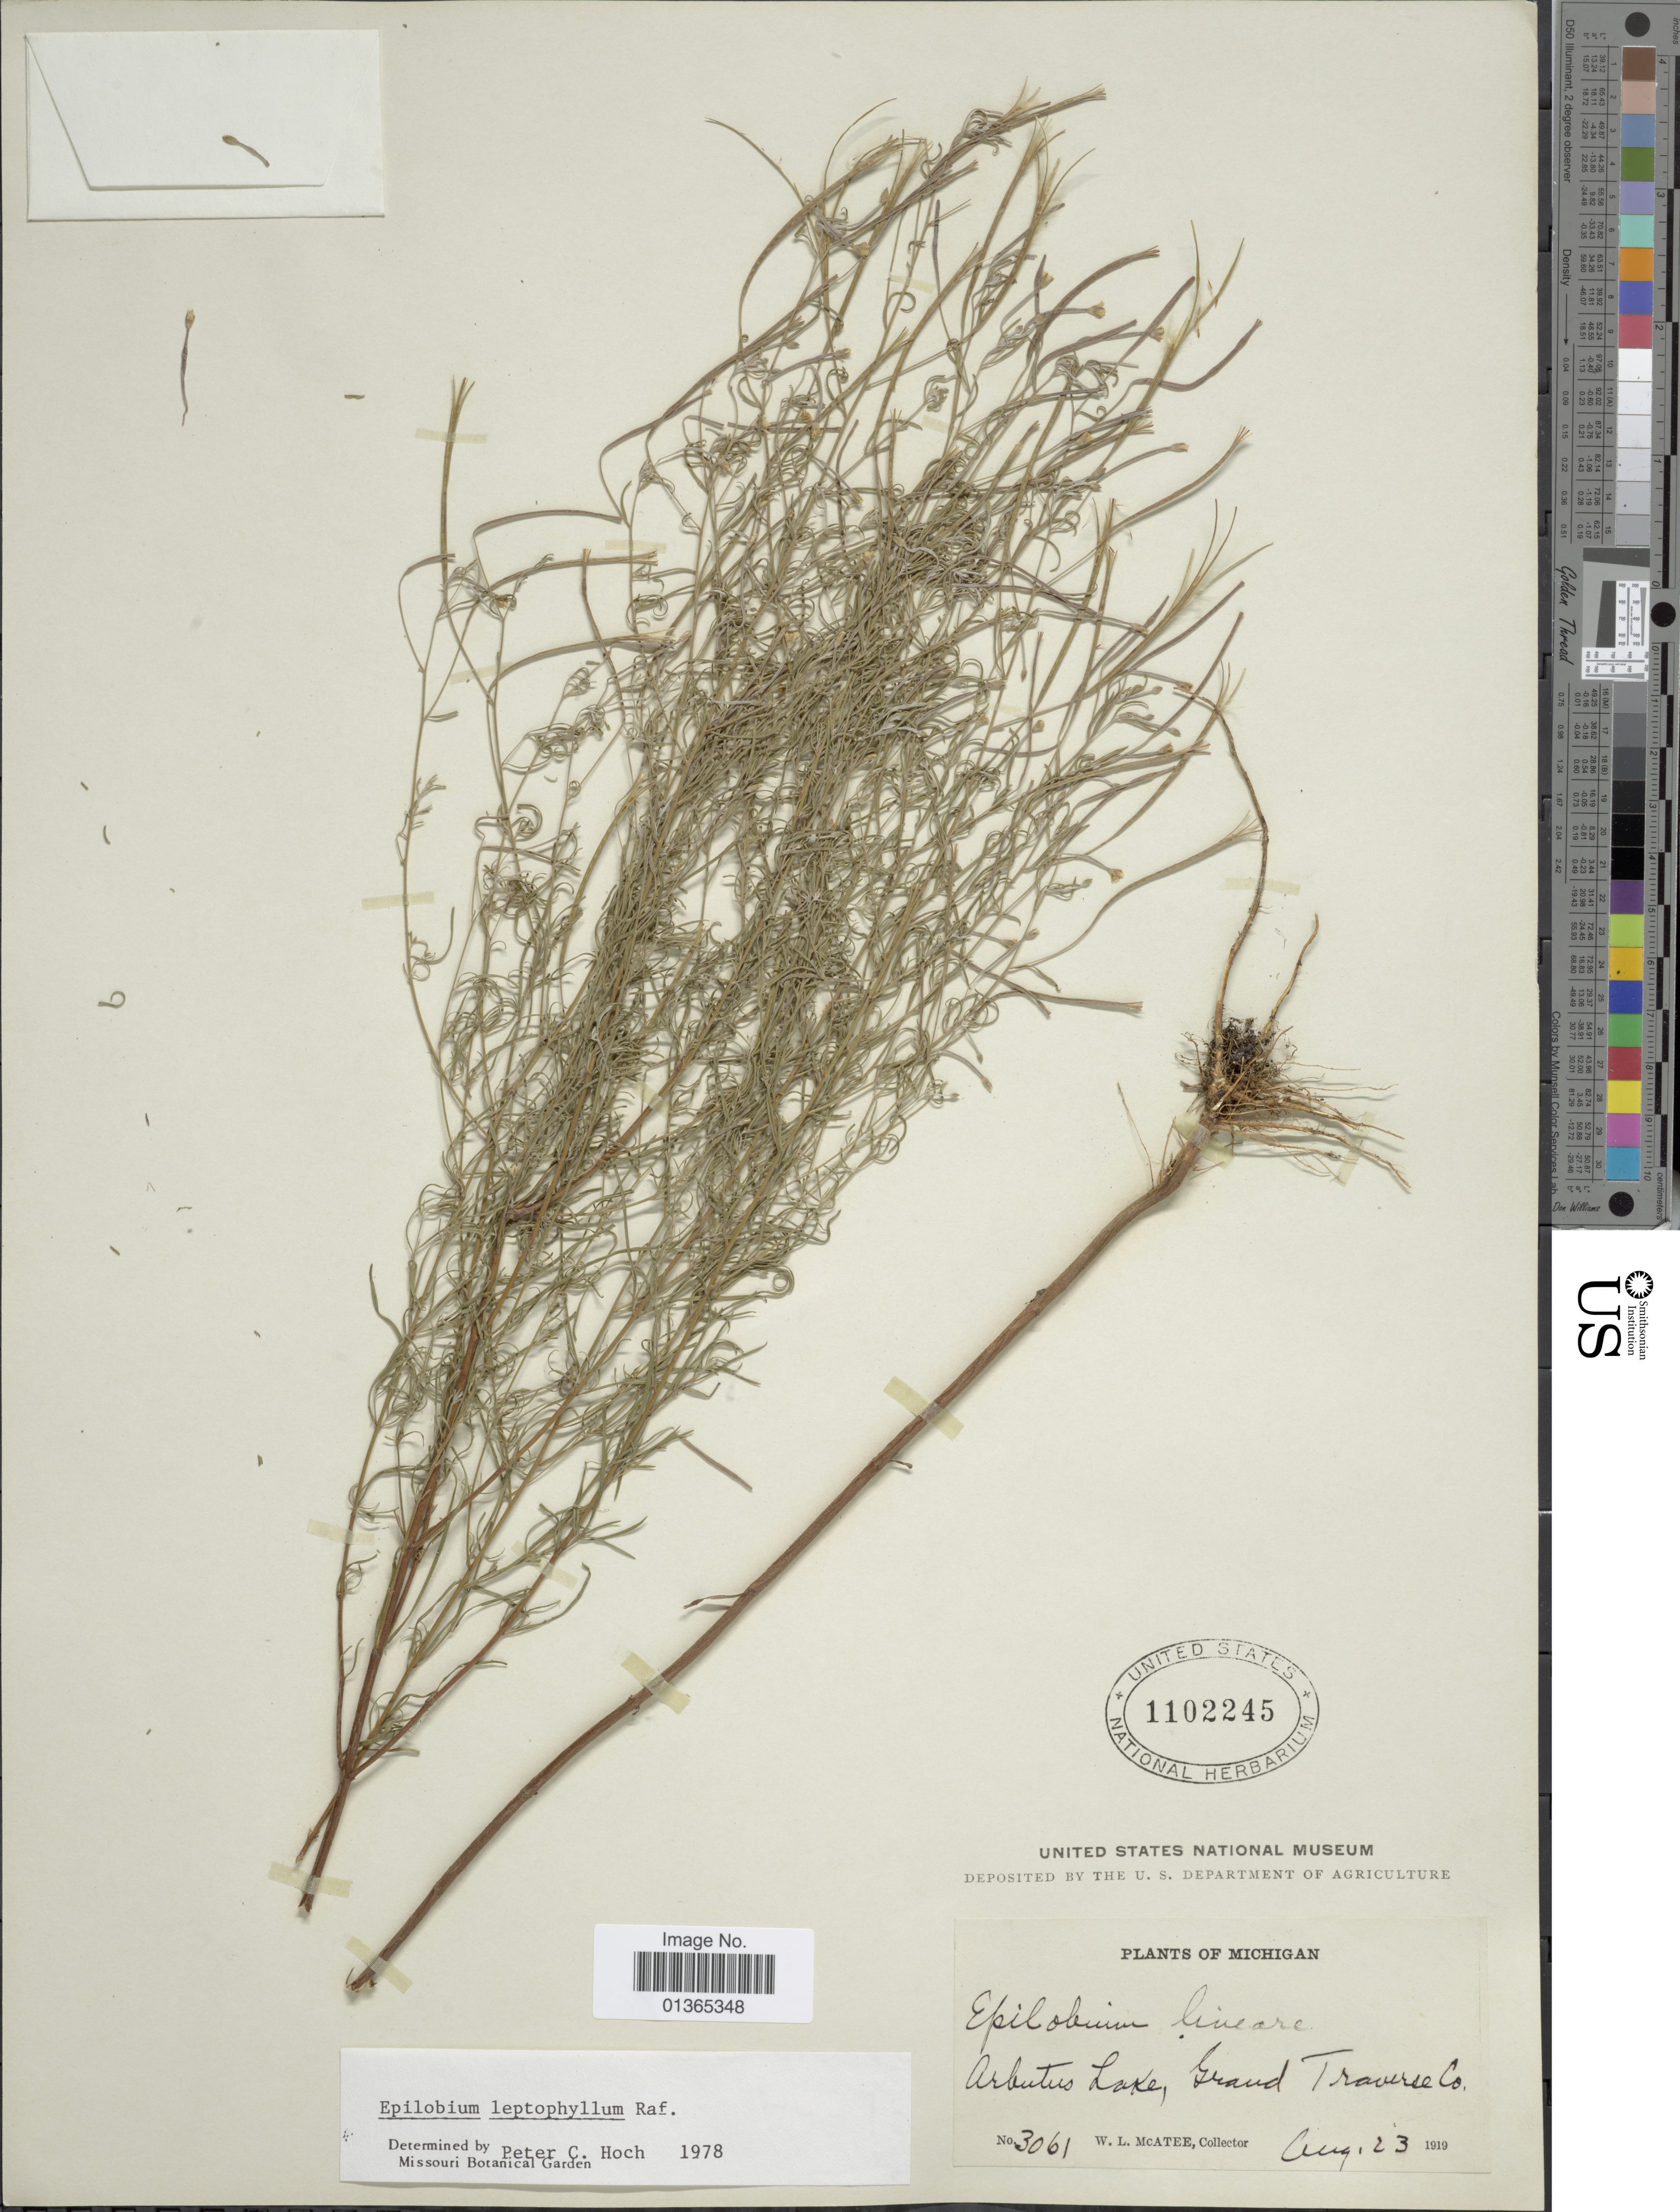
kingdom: Plantae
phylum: Tracheophyta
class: Magnoliopsida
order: Myrtales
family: Onagraceae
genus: Epilobium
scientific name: Epilobium leptophyllum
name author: Raf.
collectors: W. McAtee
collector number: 3061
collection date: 1919-08-23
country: United States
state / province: Michigan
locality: Arbutus Lake, Grand Traverse Co.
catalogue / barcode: US 1102245